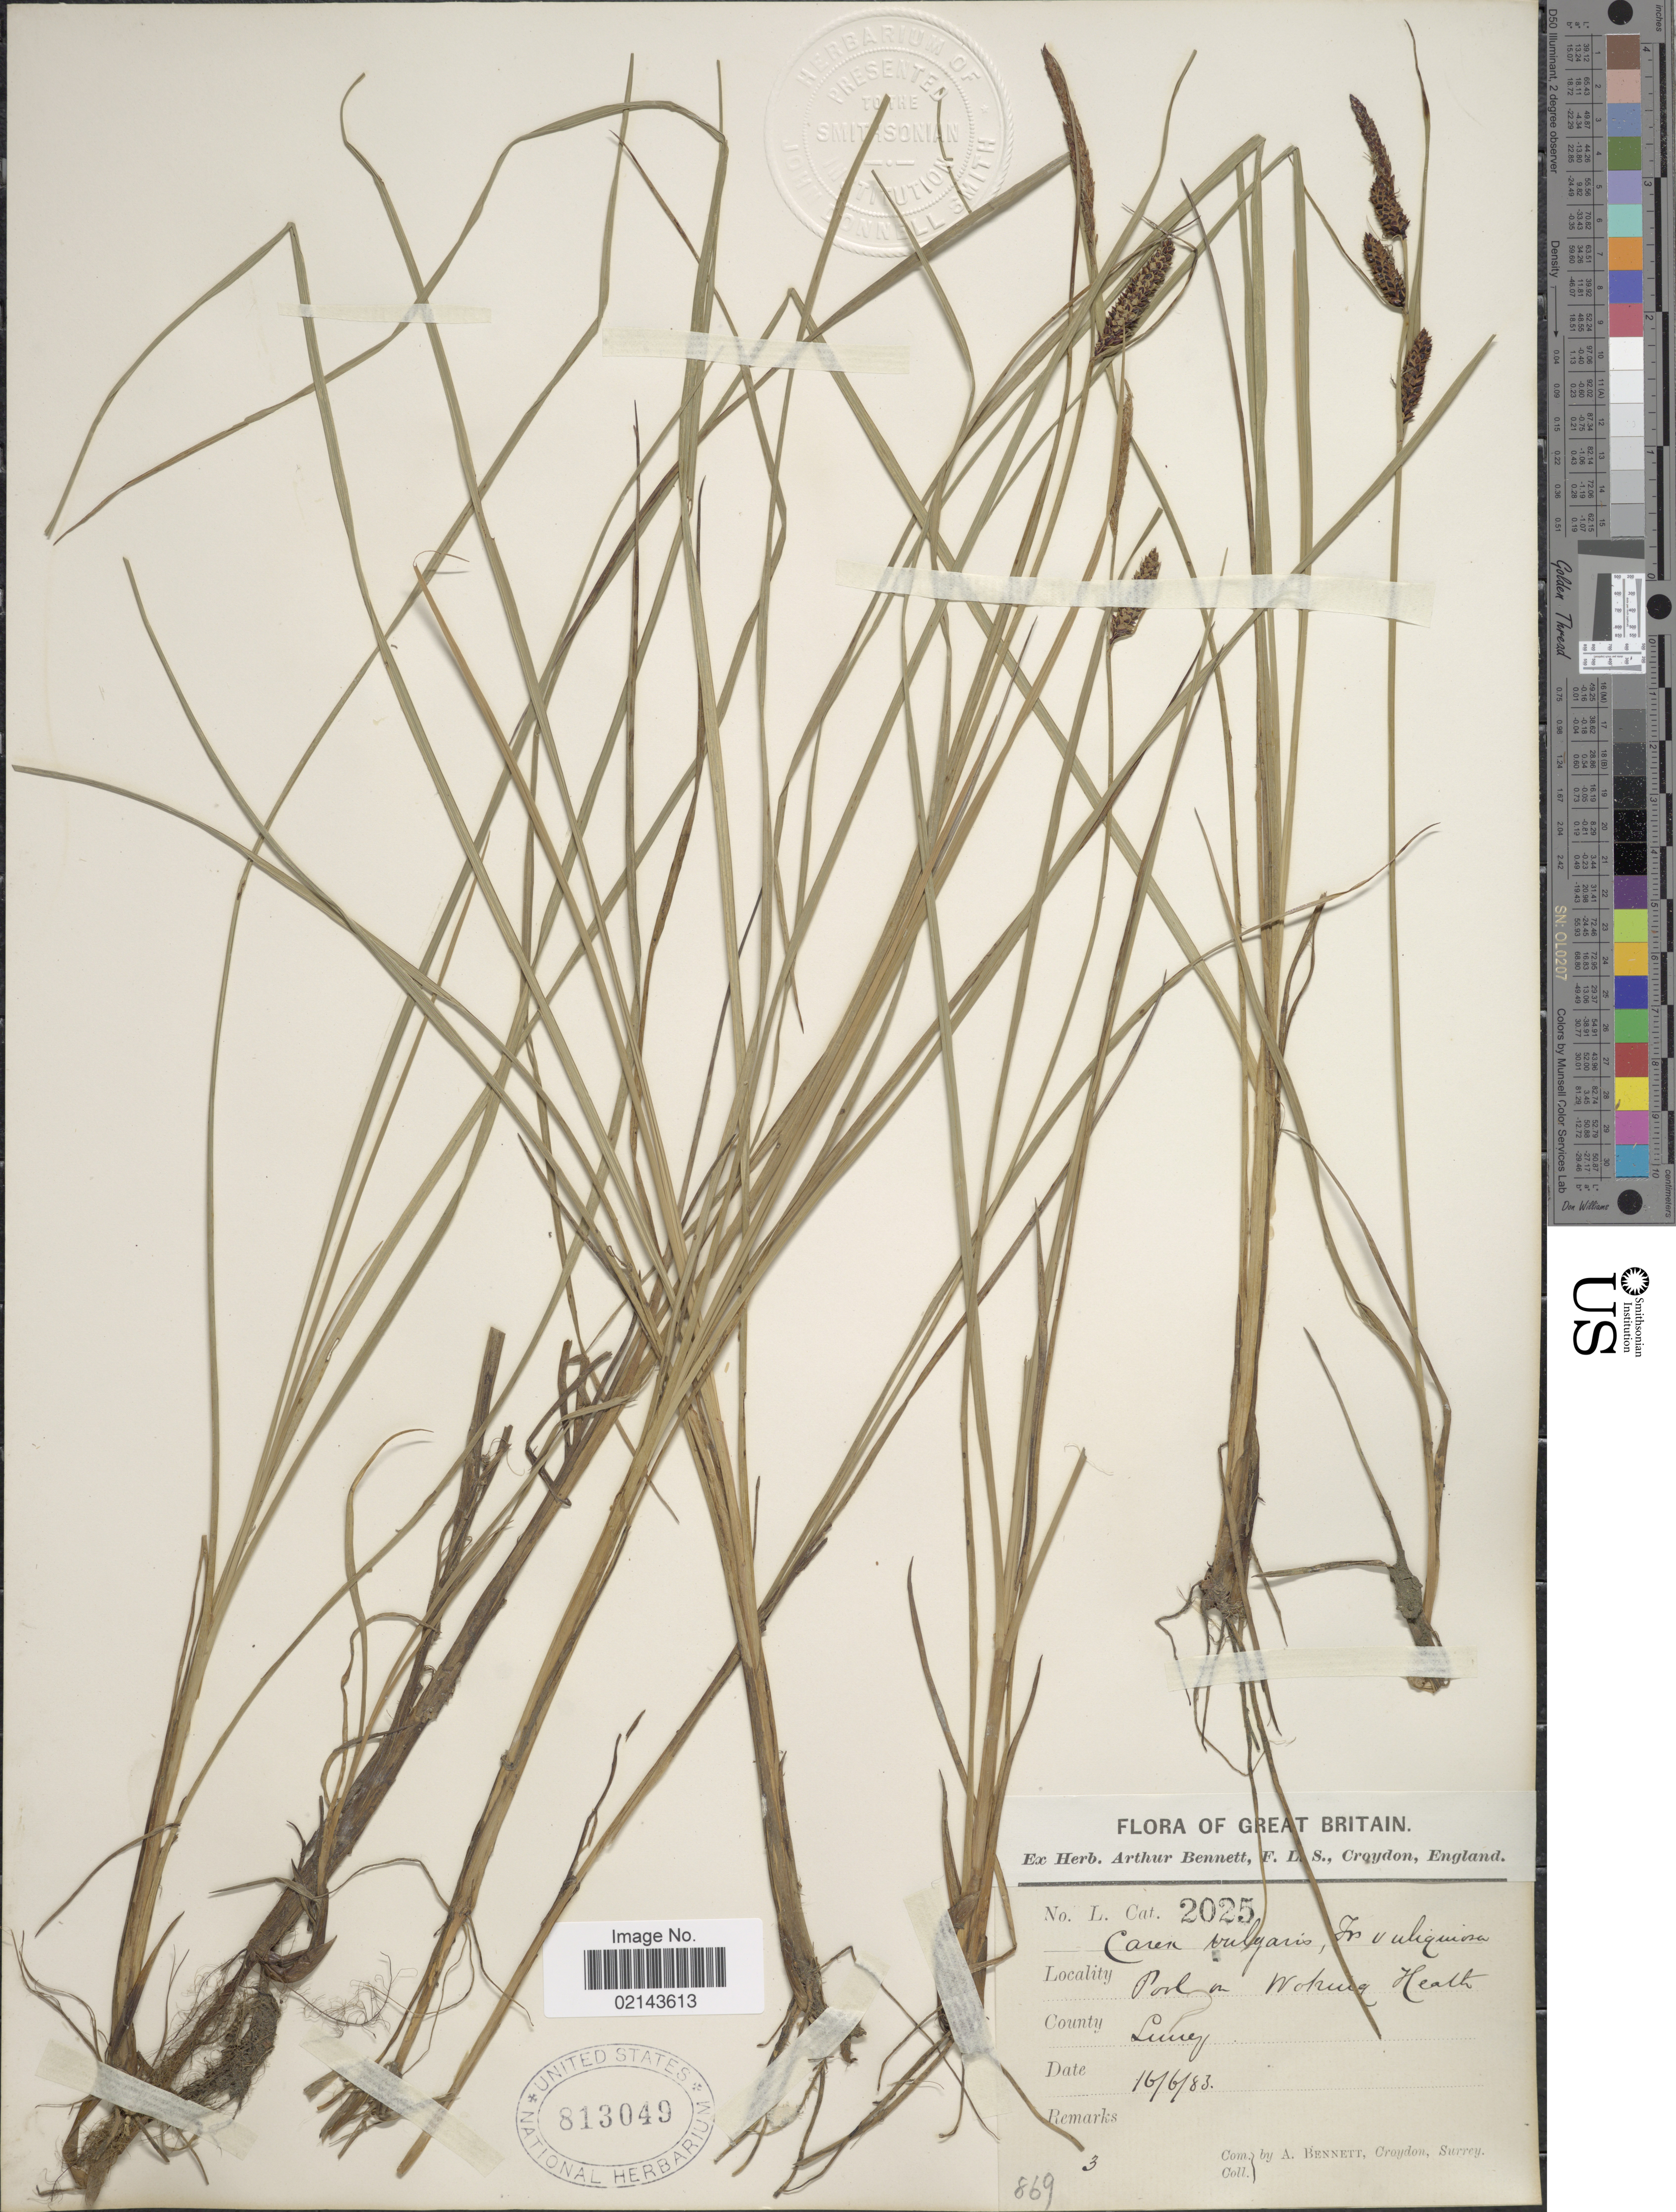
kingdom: Plantae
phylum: Tracheophyta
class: Liliopsida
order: Poales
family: Cyperaceae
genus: Carex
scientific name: Carex nigra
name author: (L.) Reichard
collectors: A. Bennett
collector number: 2025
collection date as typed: Transcribed d/m/y: 16/6/83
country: United Kingdom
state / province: England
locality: Great Britain, Pool on Wohuig Heath , County Surrey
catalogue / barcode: US 813049